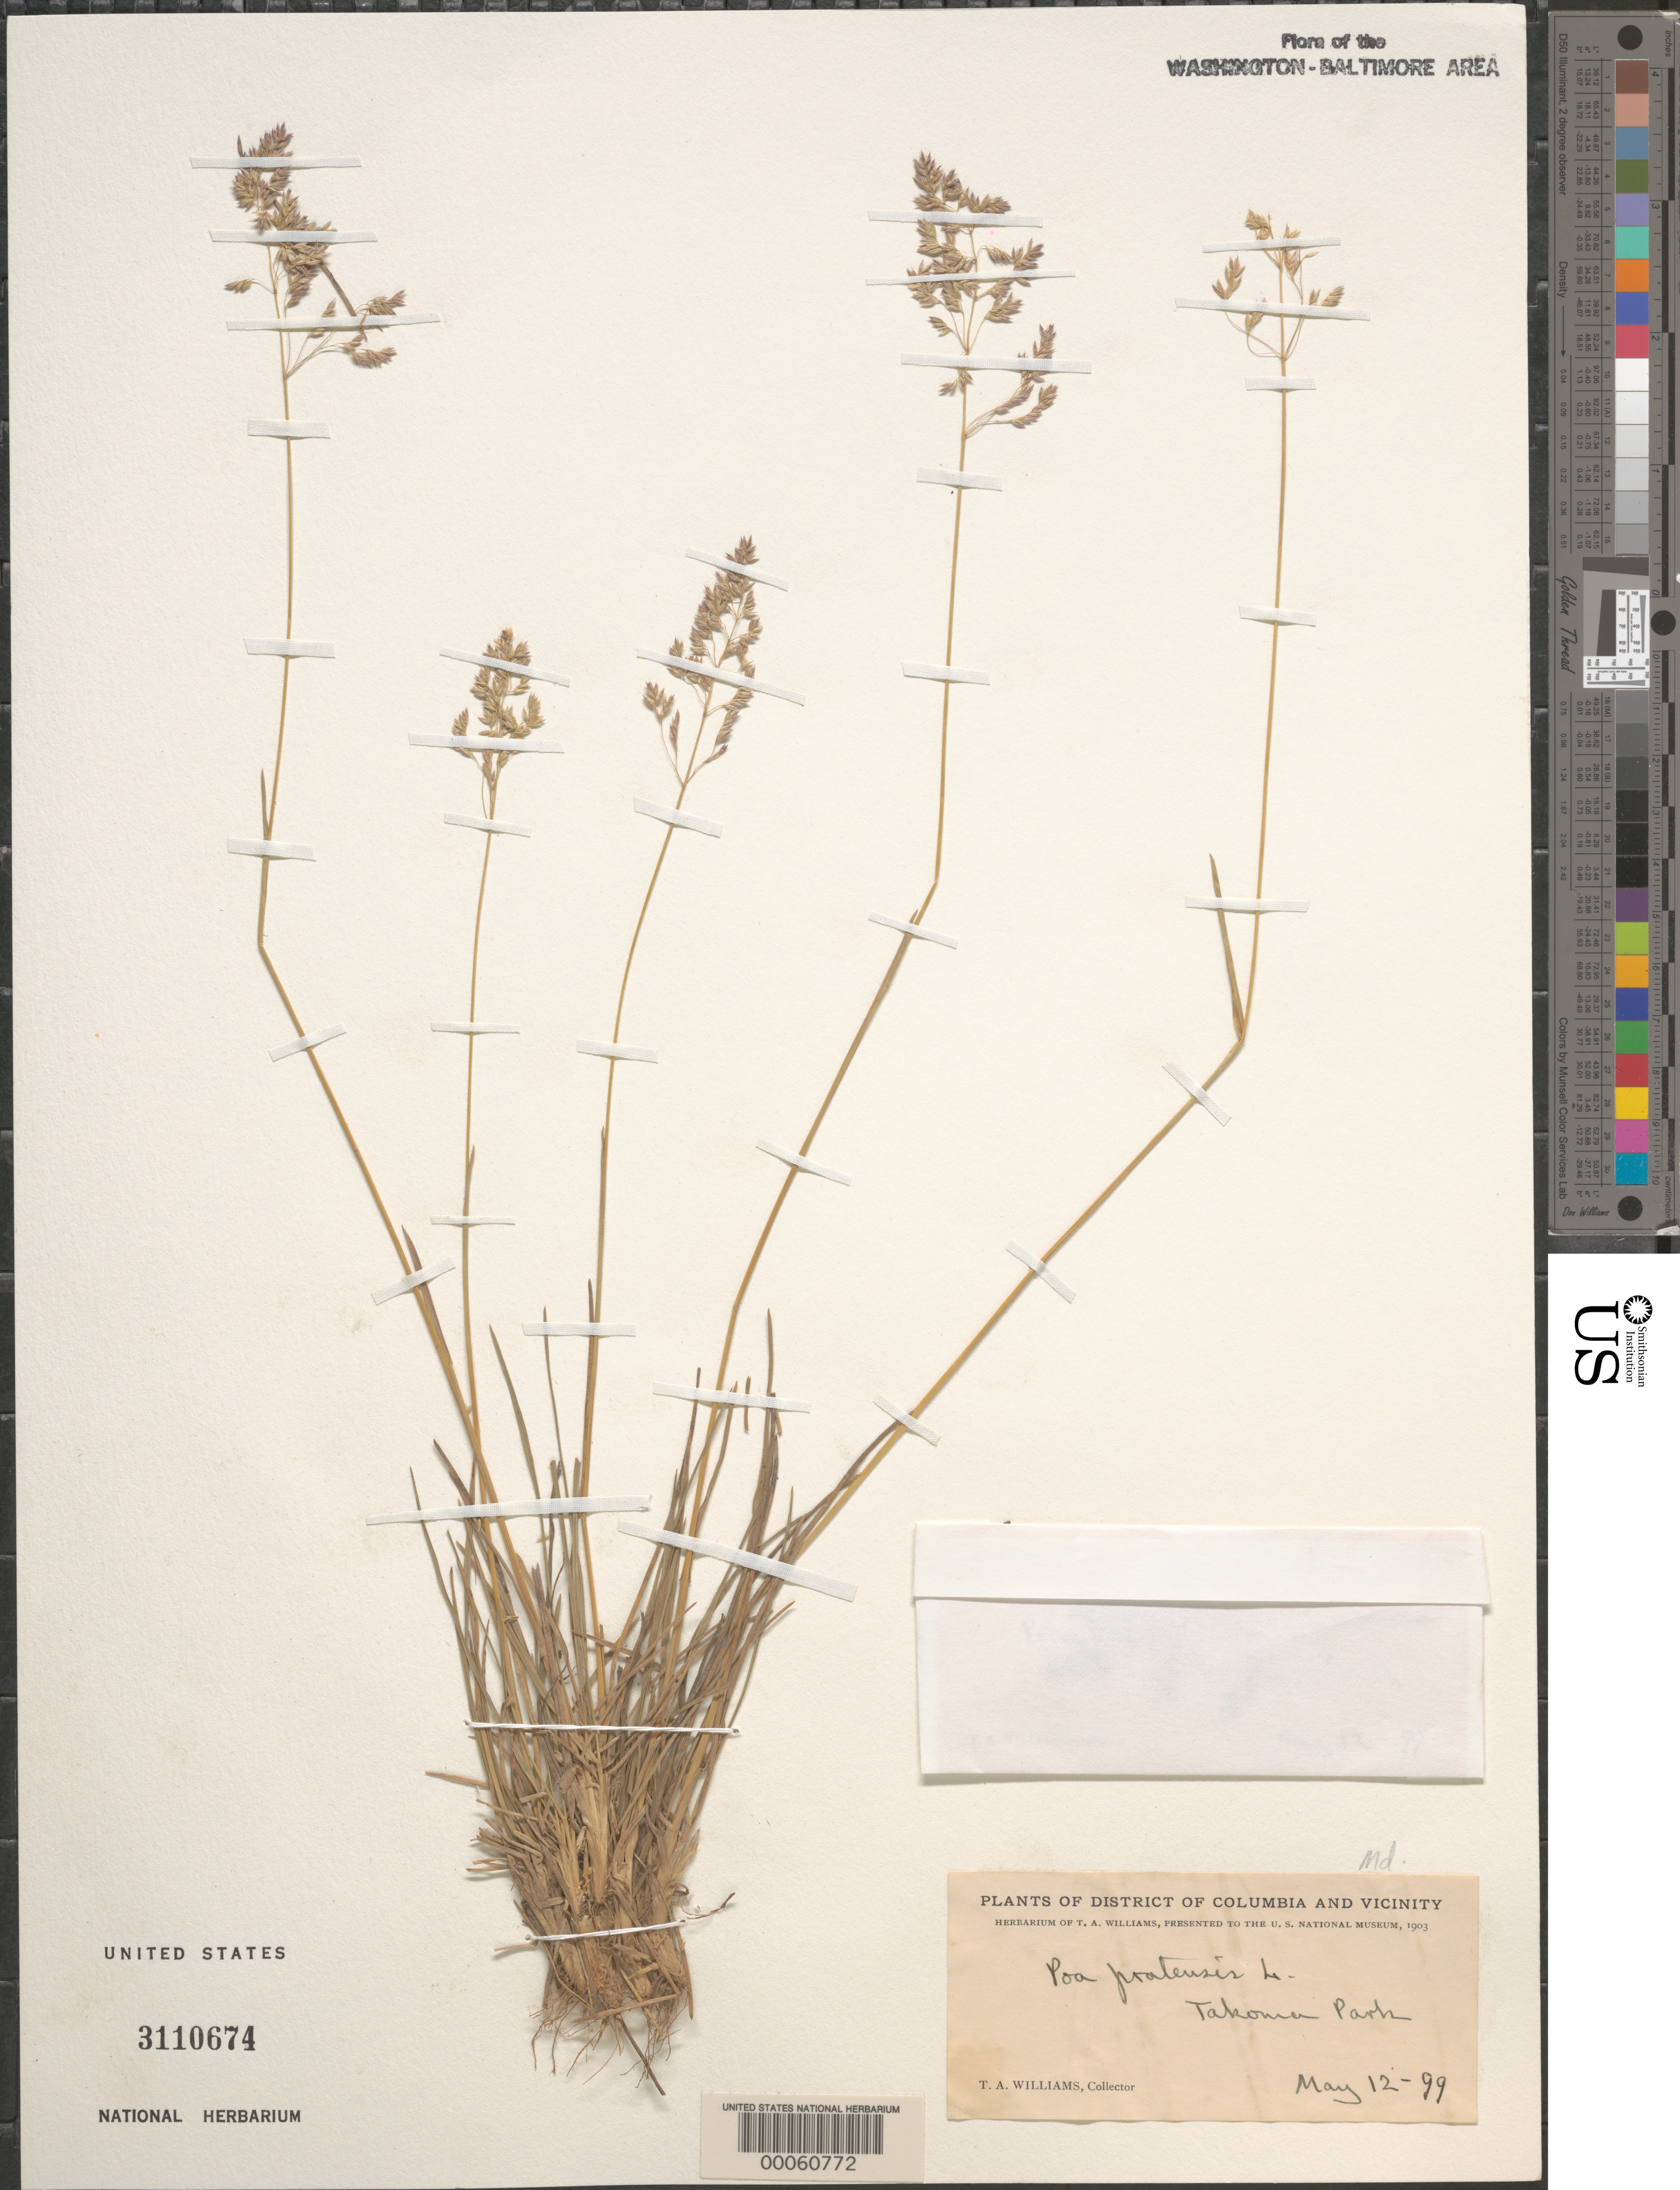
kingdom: Plantae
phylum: Tracheophyta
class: Liliopsida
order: Poales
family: Poaceae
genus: Poa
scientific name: Poa pratensis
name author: L.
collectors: -- Williams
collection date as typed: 12 May 1899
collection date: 1899-05-12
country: United States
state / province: Maryland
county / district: Montgomery / Prince George's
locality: Takoma Park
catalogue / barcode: US 3110674